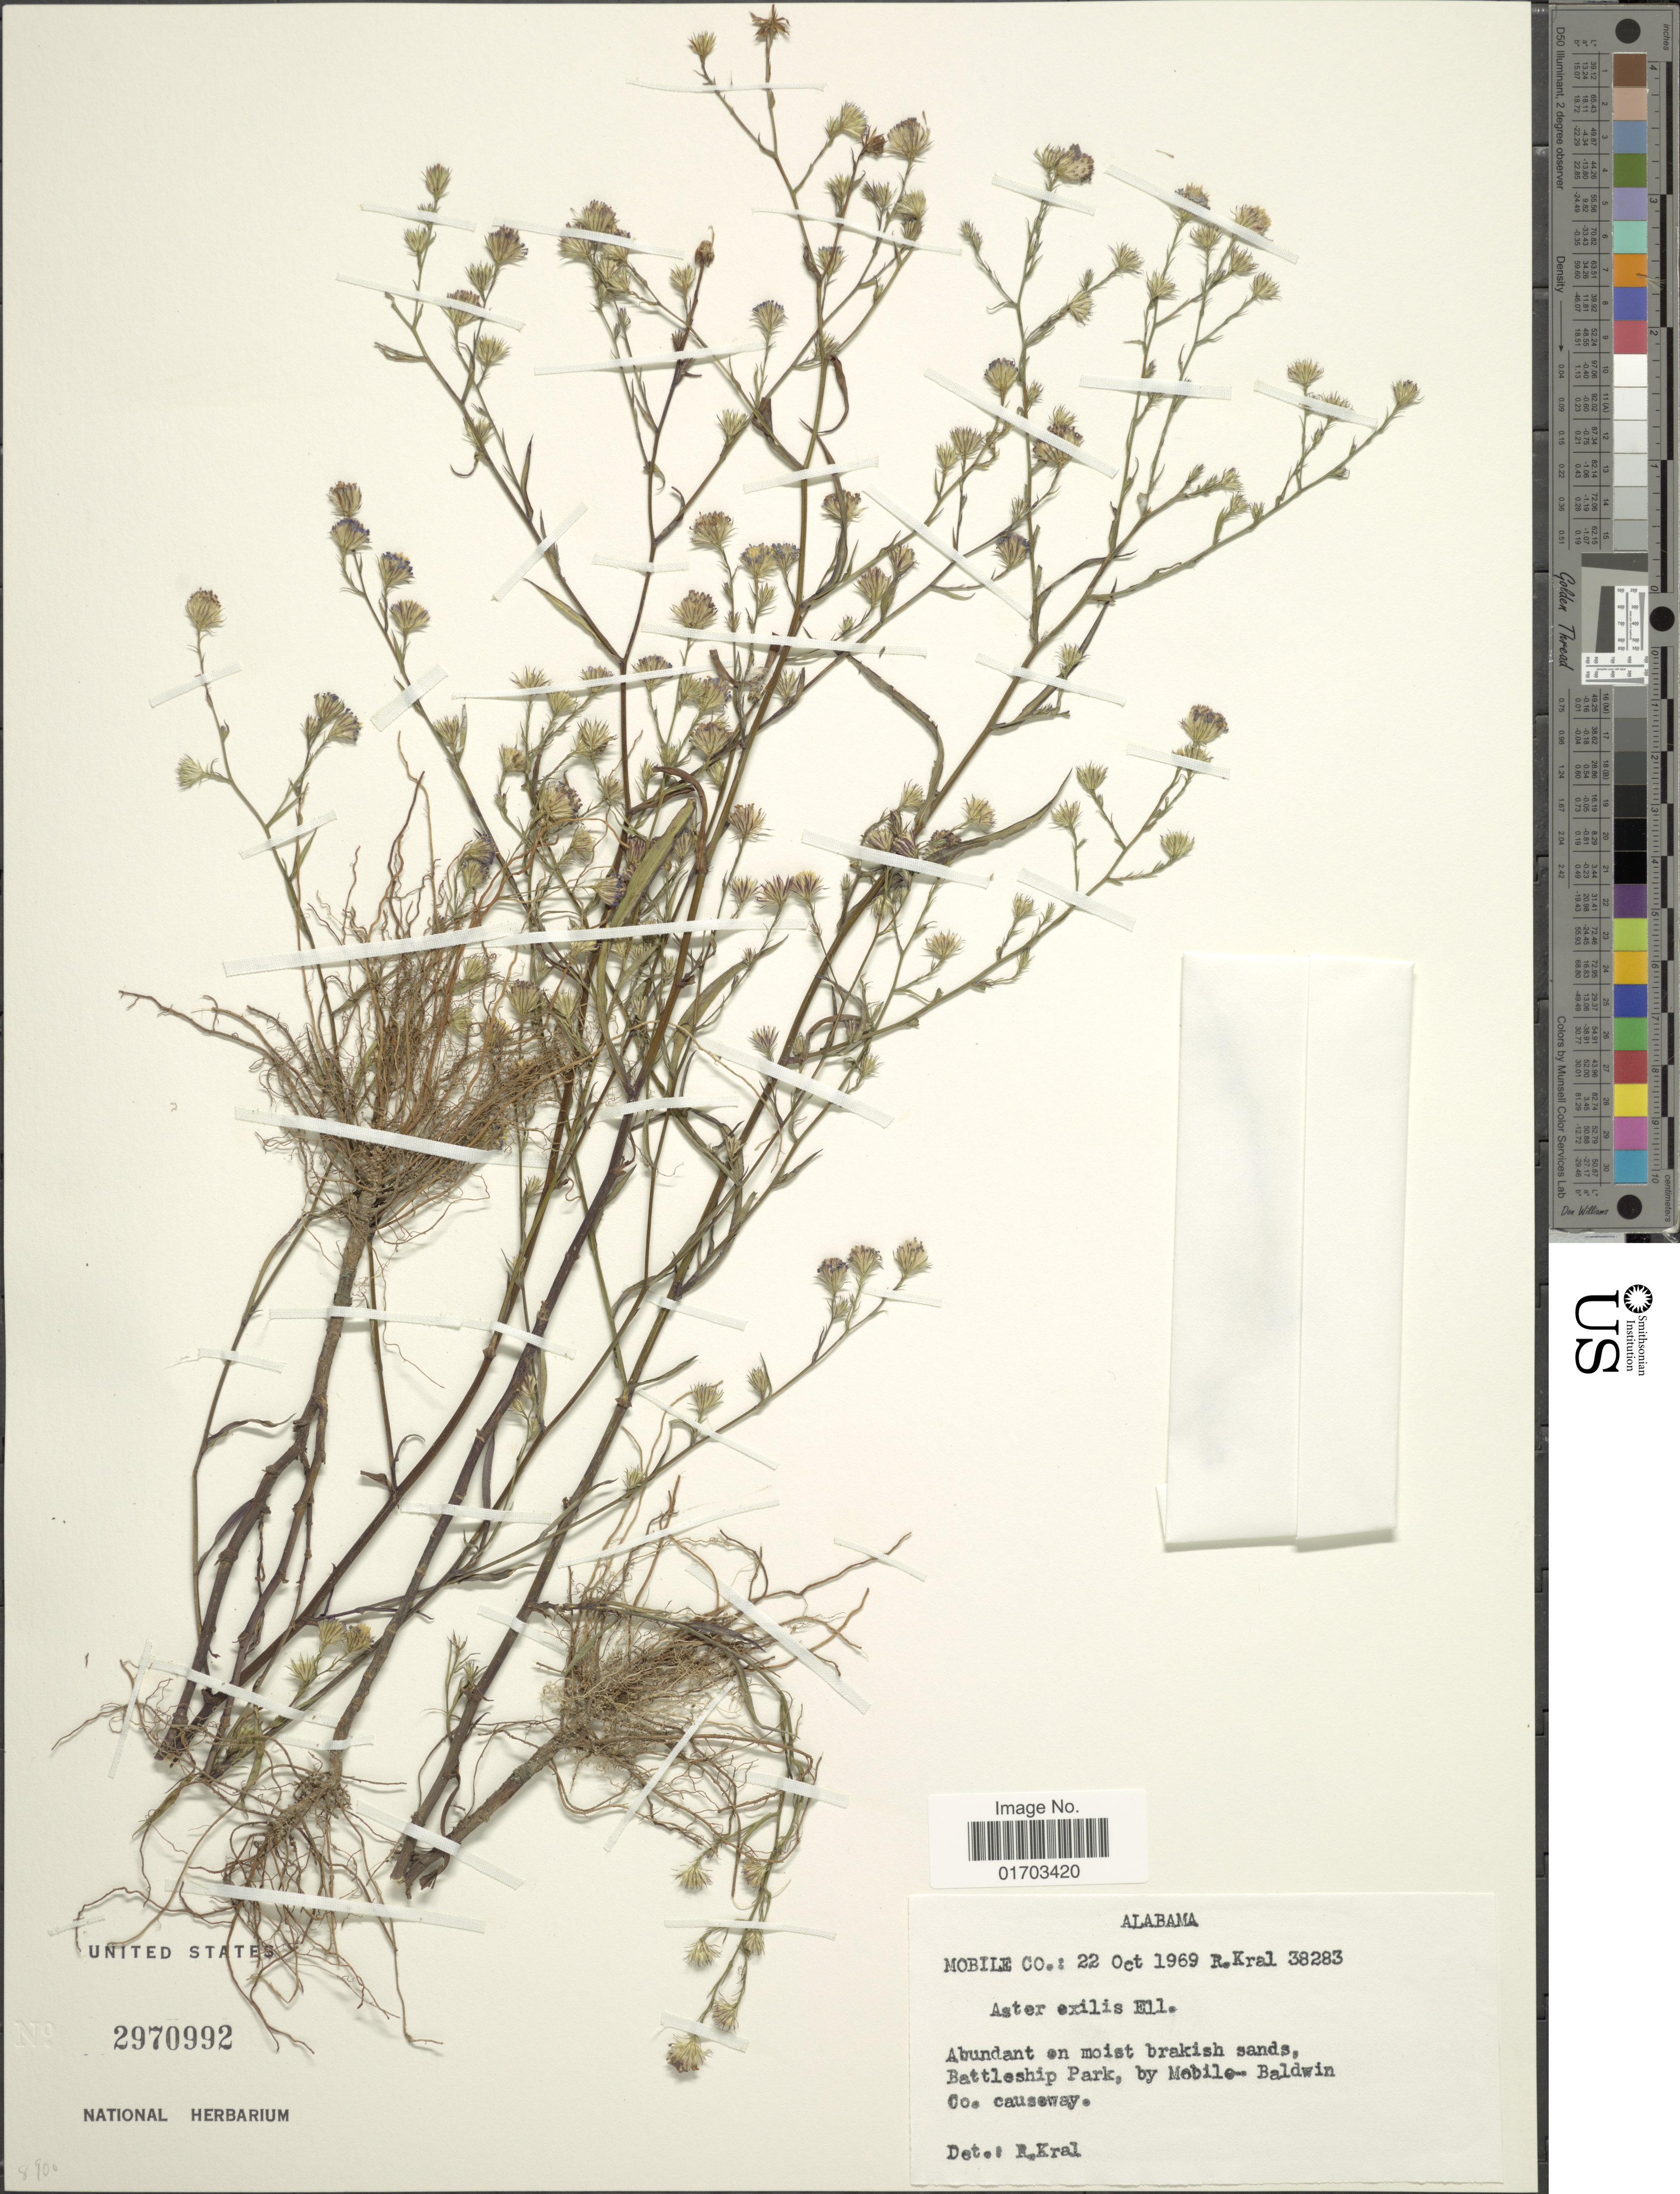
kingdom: Plantae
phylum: Tracheophyta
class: Magnoliopsida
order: Asterales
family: Asteraceae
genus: Symphyotrichum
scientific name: Symphyotrichum subulatum var. ligulatum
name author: (Shinners) S.D. Sundb.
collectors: R. Kral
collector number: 38283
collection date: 1969-10-22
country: United States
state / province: Alabama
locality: Mobile Co., Battleship Park, by Mobile-Baldwin Co., causeway.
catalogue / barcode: US 2970992